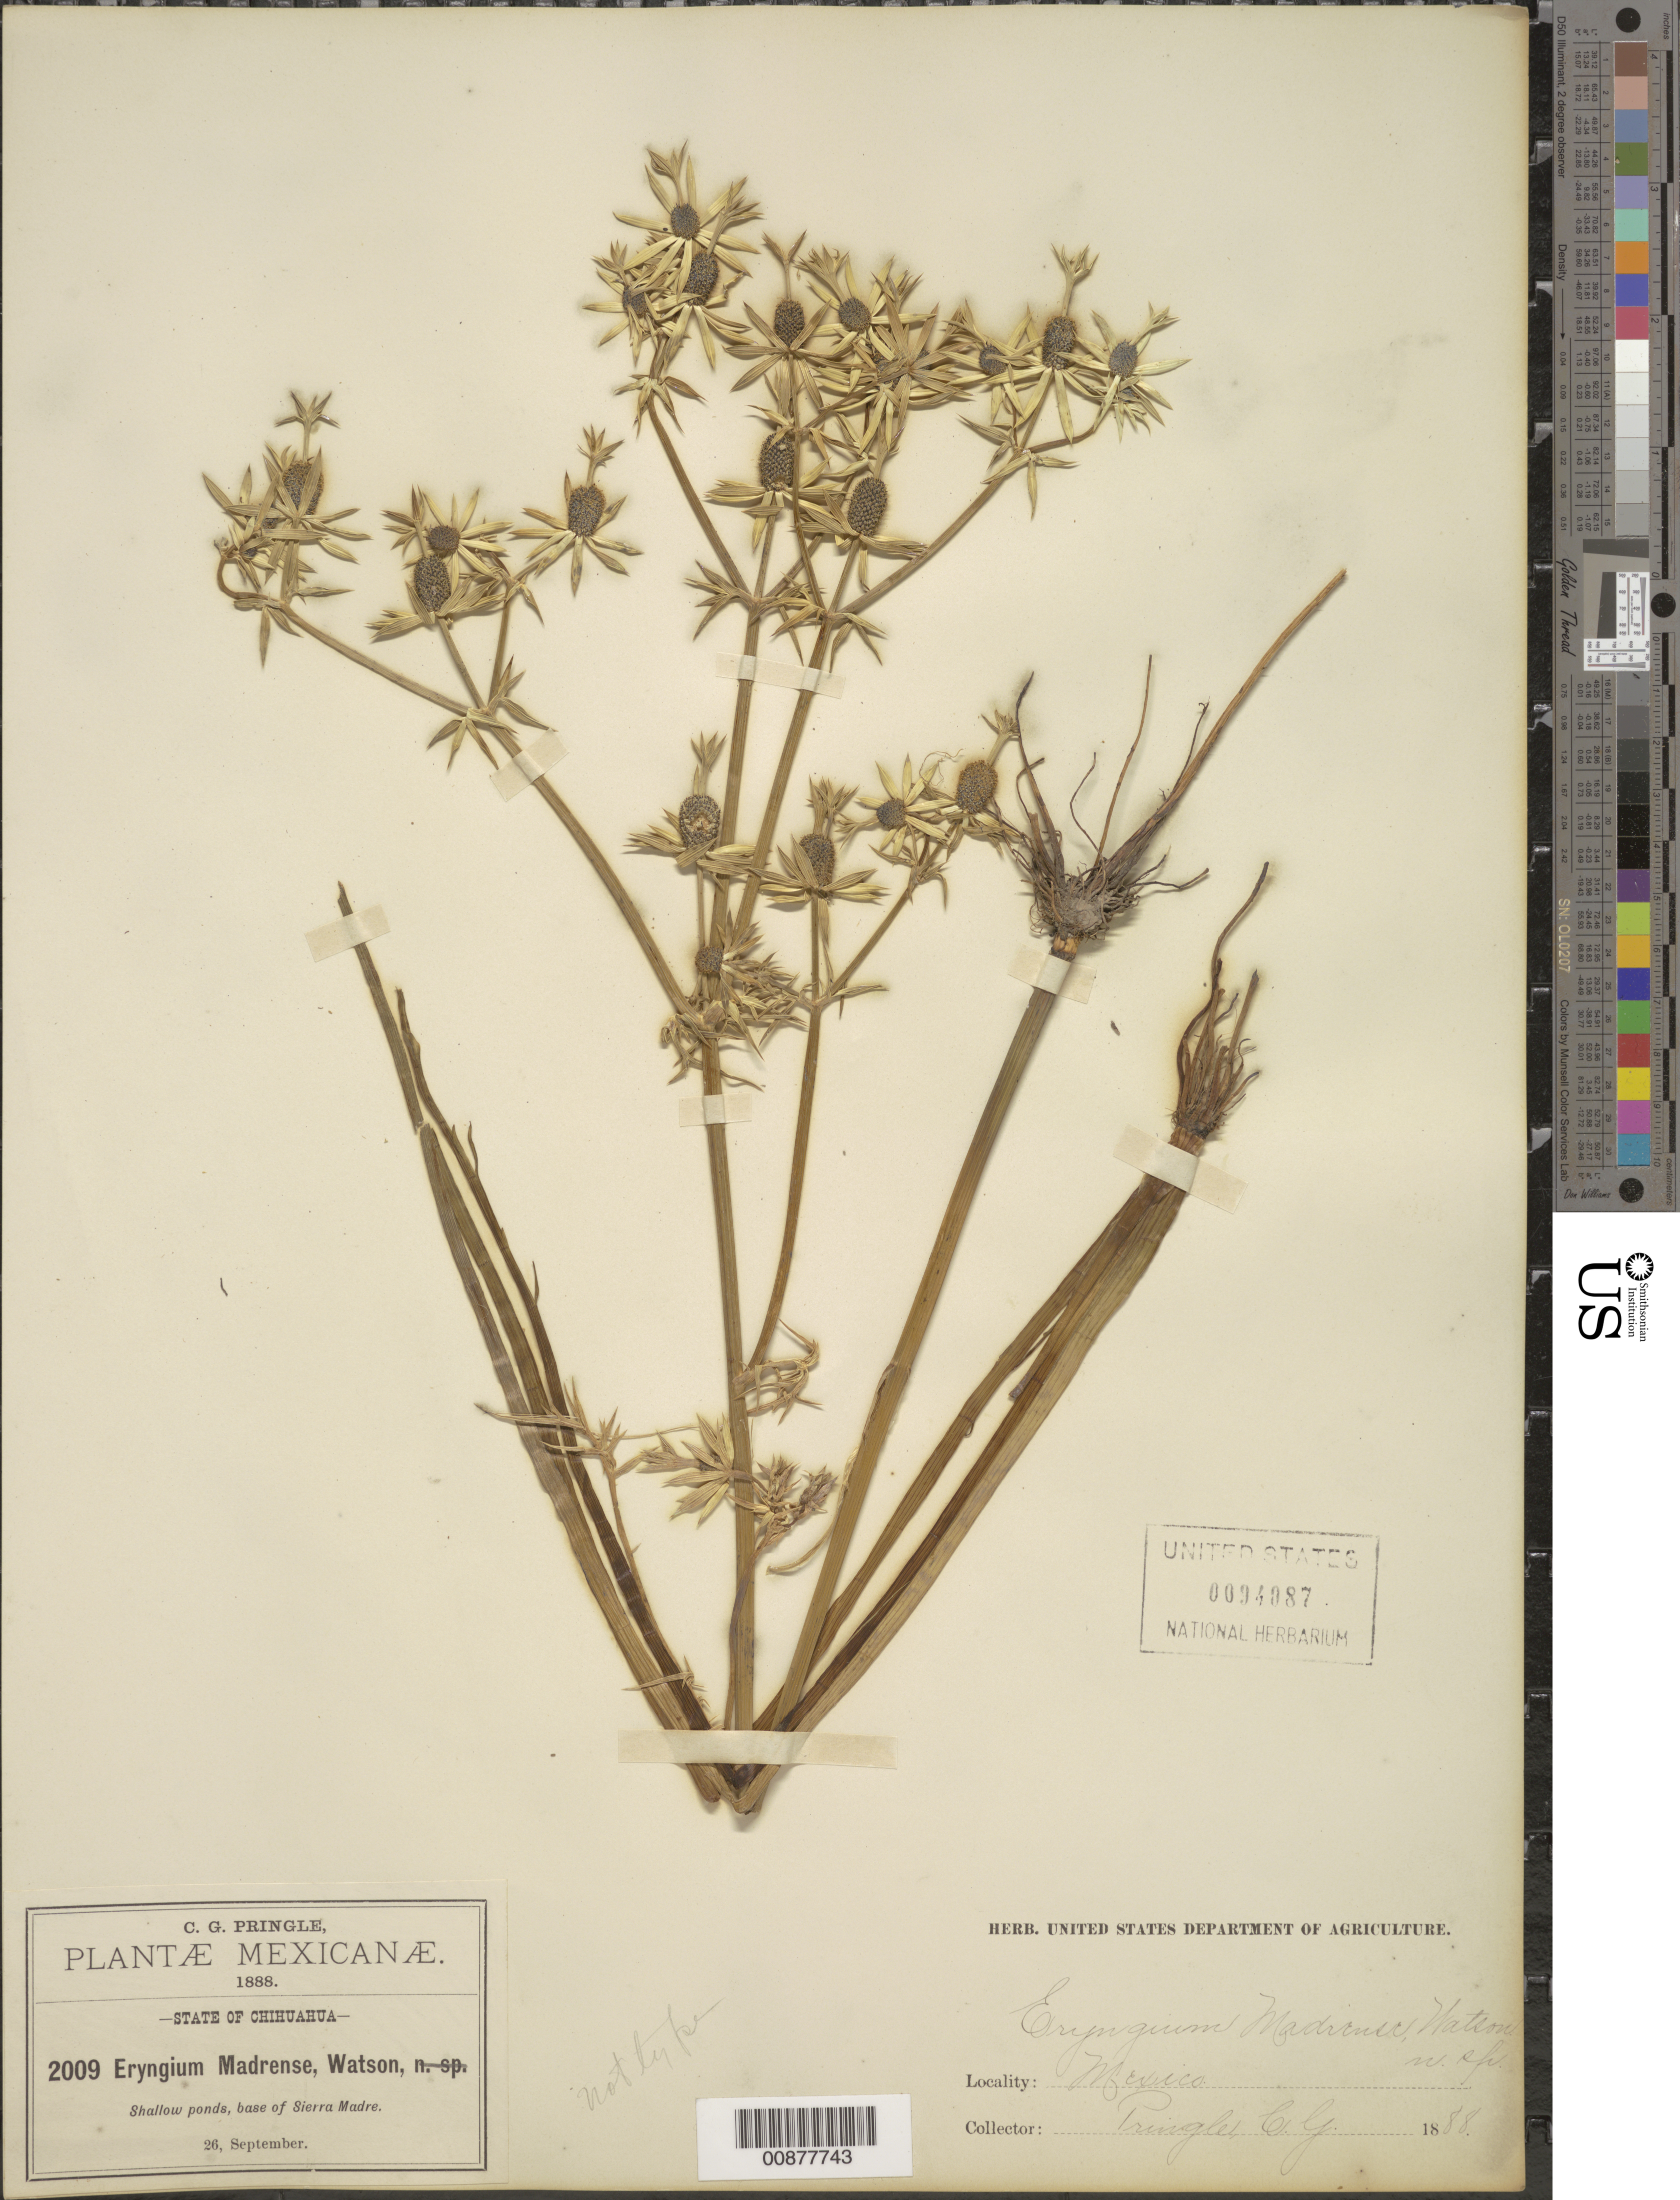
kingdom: Plantae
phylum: Tracheophyta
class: Magnoliopsida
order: Apiales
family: Apiaceae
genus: Eryngium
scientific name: Eryngium madrense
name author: S. Watson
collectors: C. G. Pringle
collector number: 2009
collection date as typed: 26 Sep 1888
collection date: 1888-09-26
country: Mexico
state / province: Chihuahua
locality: Base of Sierra Madre, Chihuahua.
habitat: Shallow ponds.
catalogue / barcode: US 94087